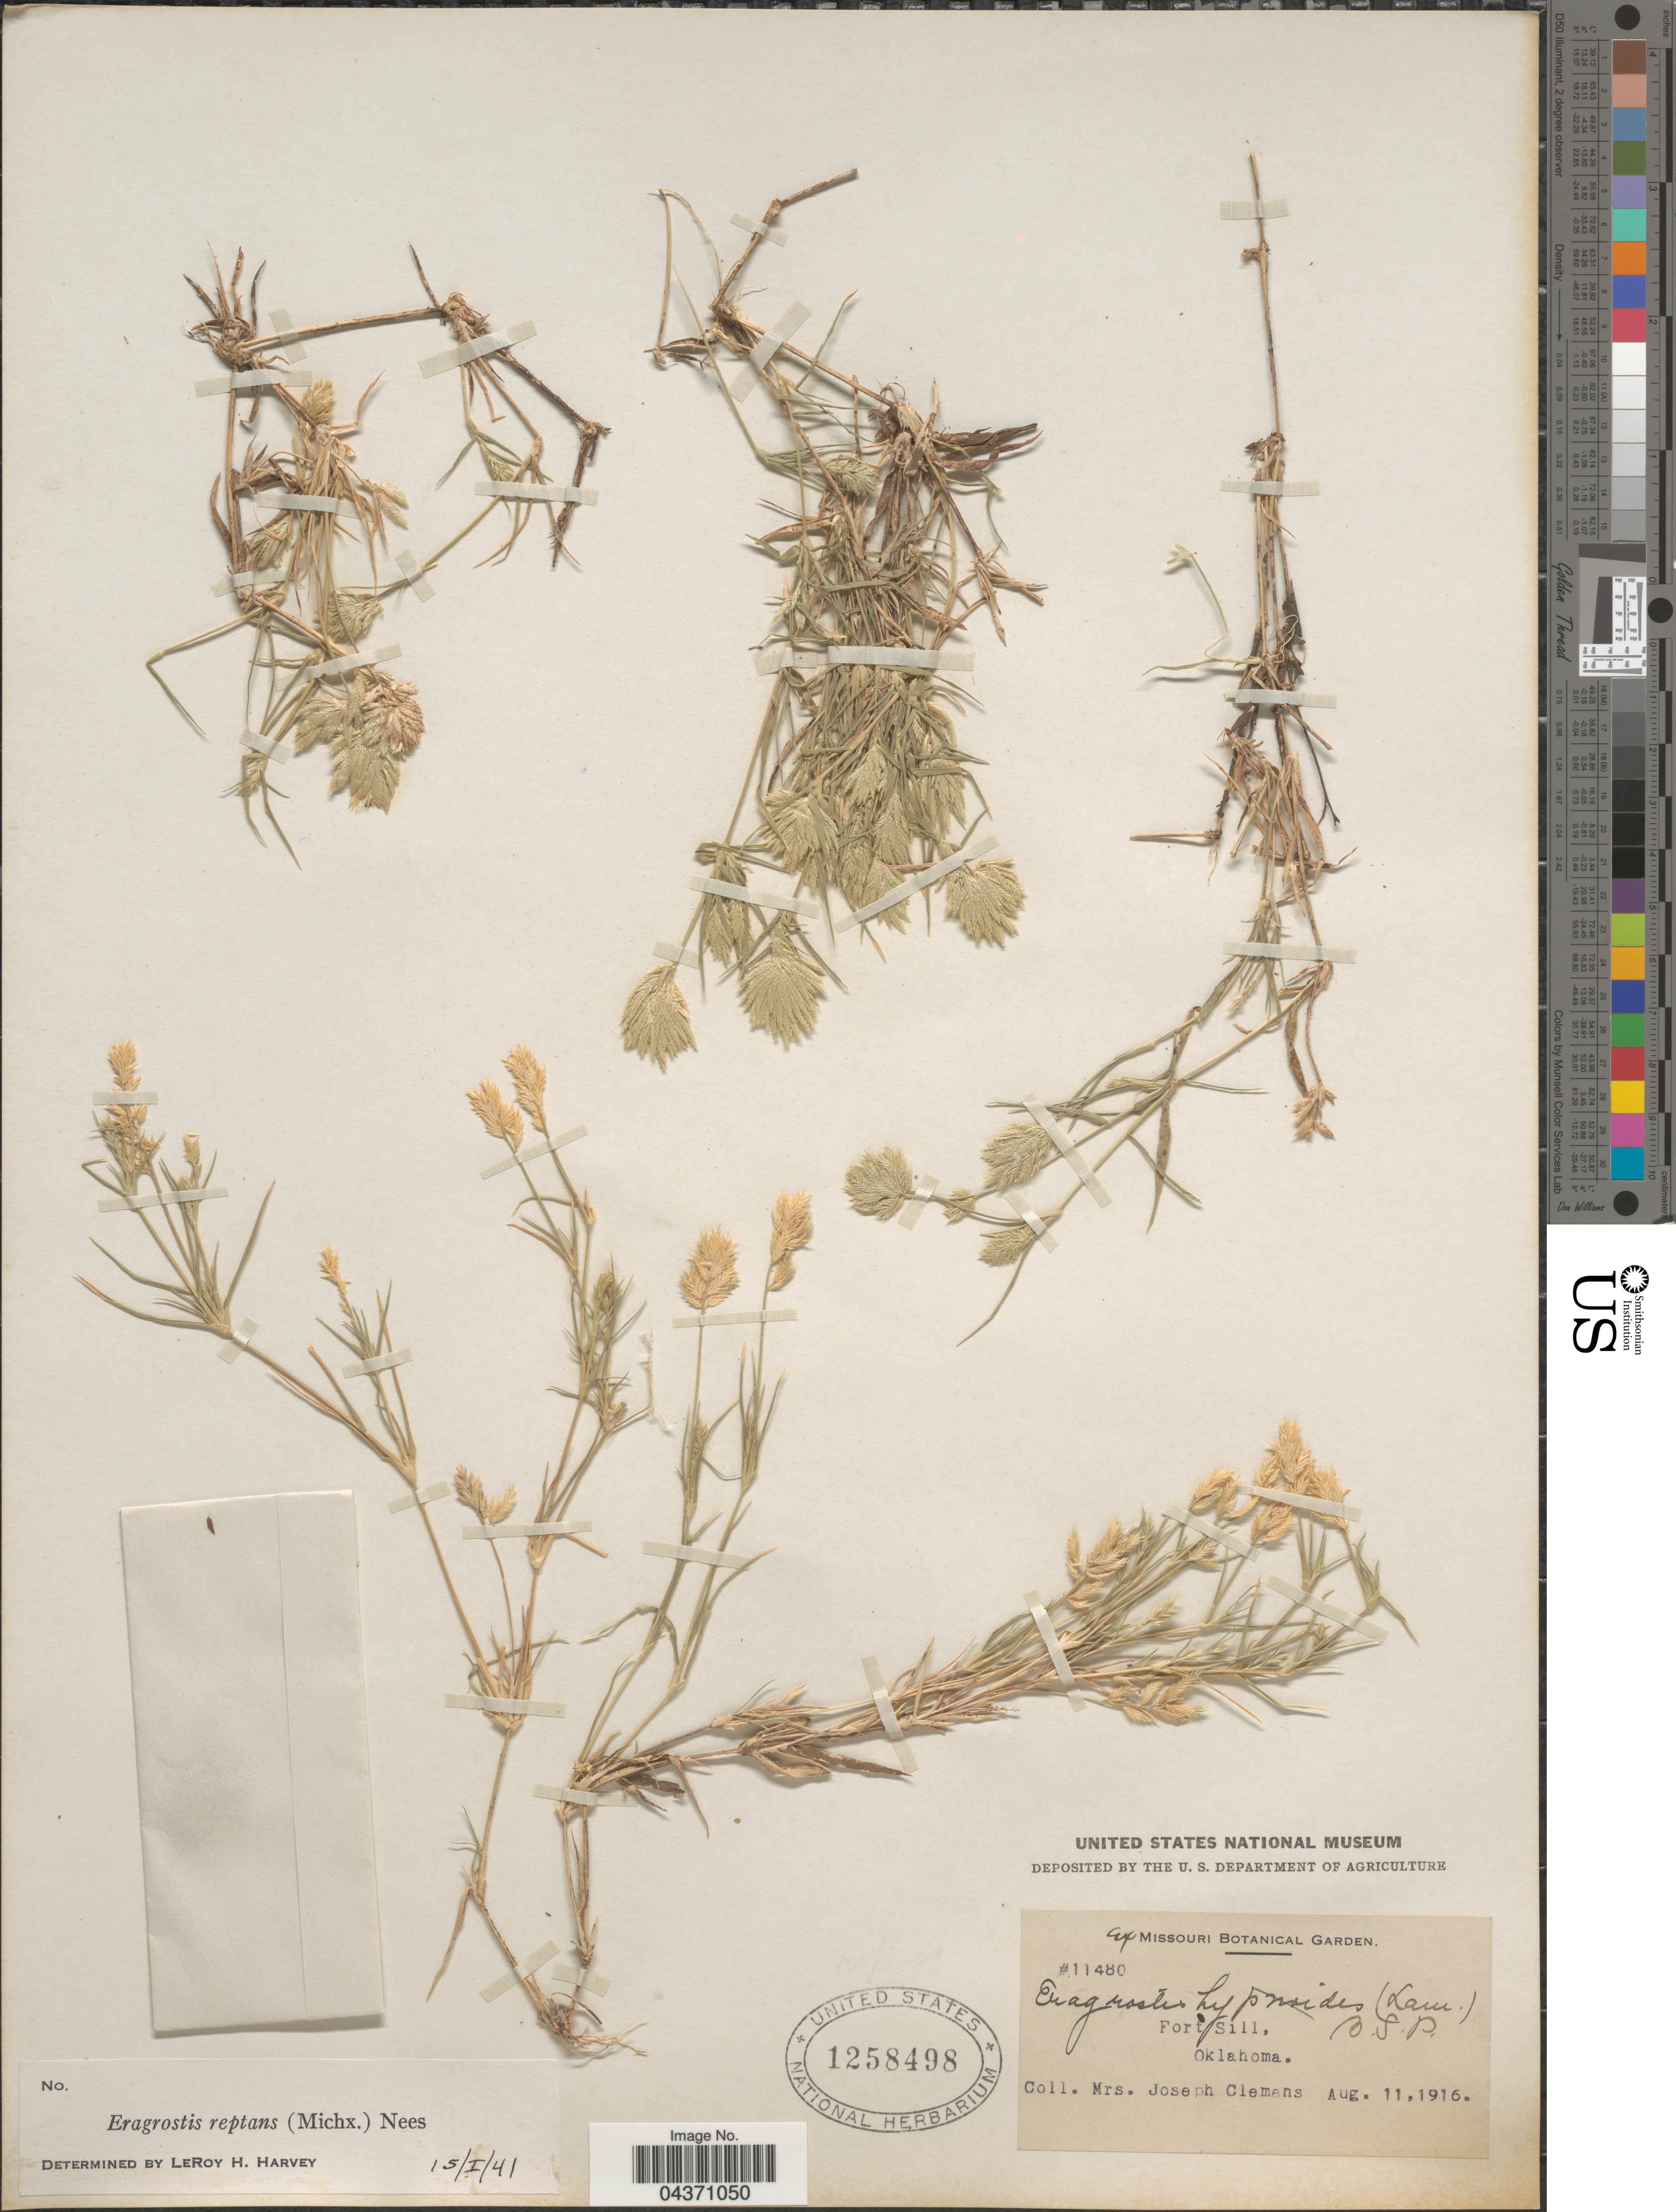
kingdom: Plantae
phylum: Tracheophyta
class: Liliopsida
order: Poales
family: Poaceae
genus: Eragrostis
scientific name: Eragrostis reptans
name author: (Michx.) Nees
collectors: J. Clemens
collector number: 11480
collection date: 1916-08-11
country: United States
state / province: Oklahoma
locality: Fort Sill.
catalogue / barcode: US 1258498